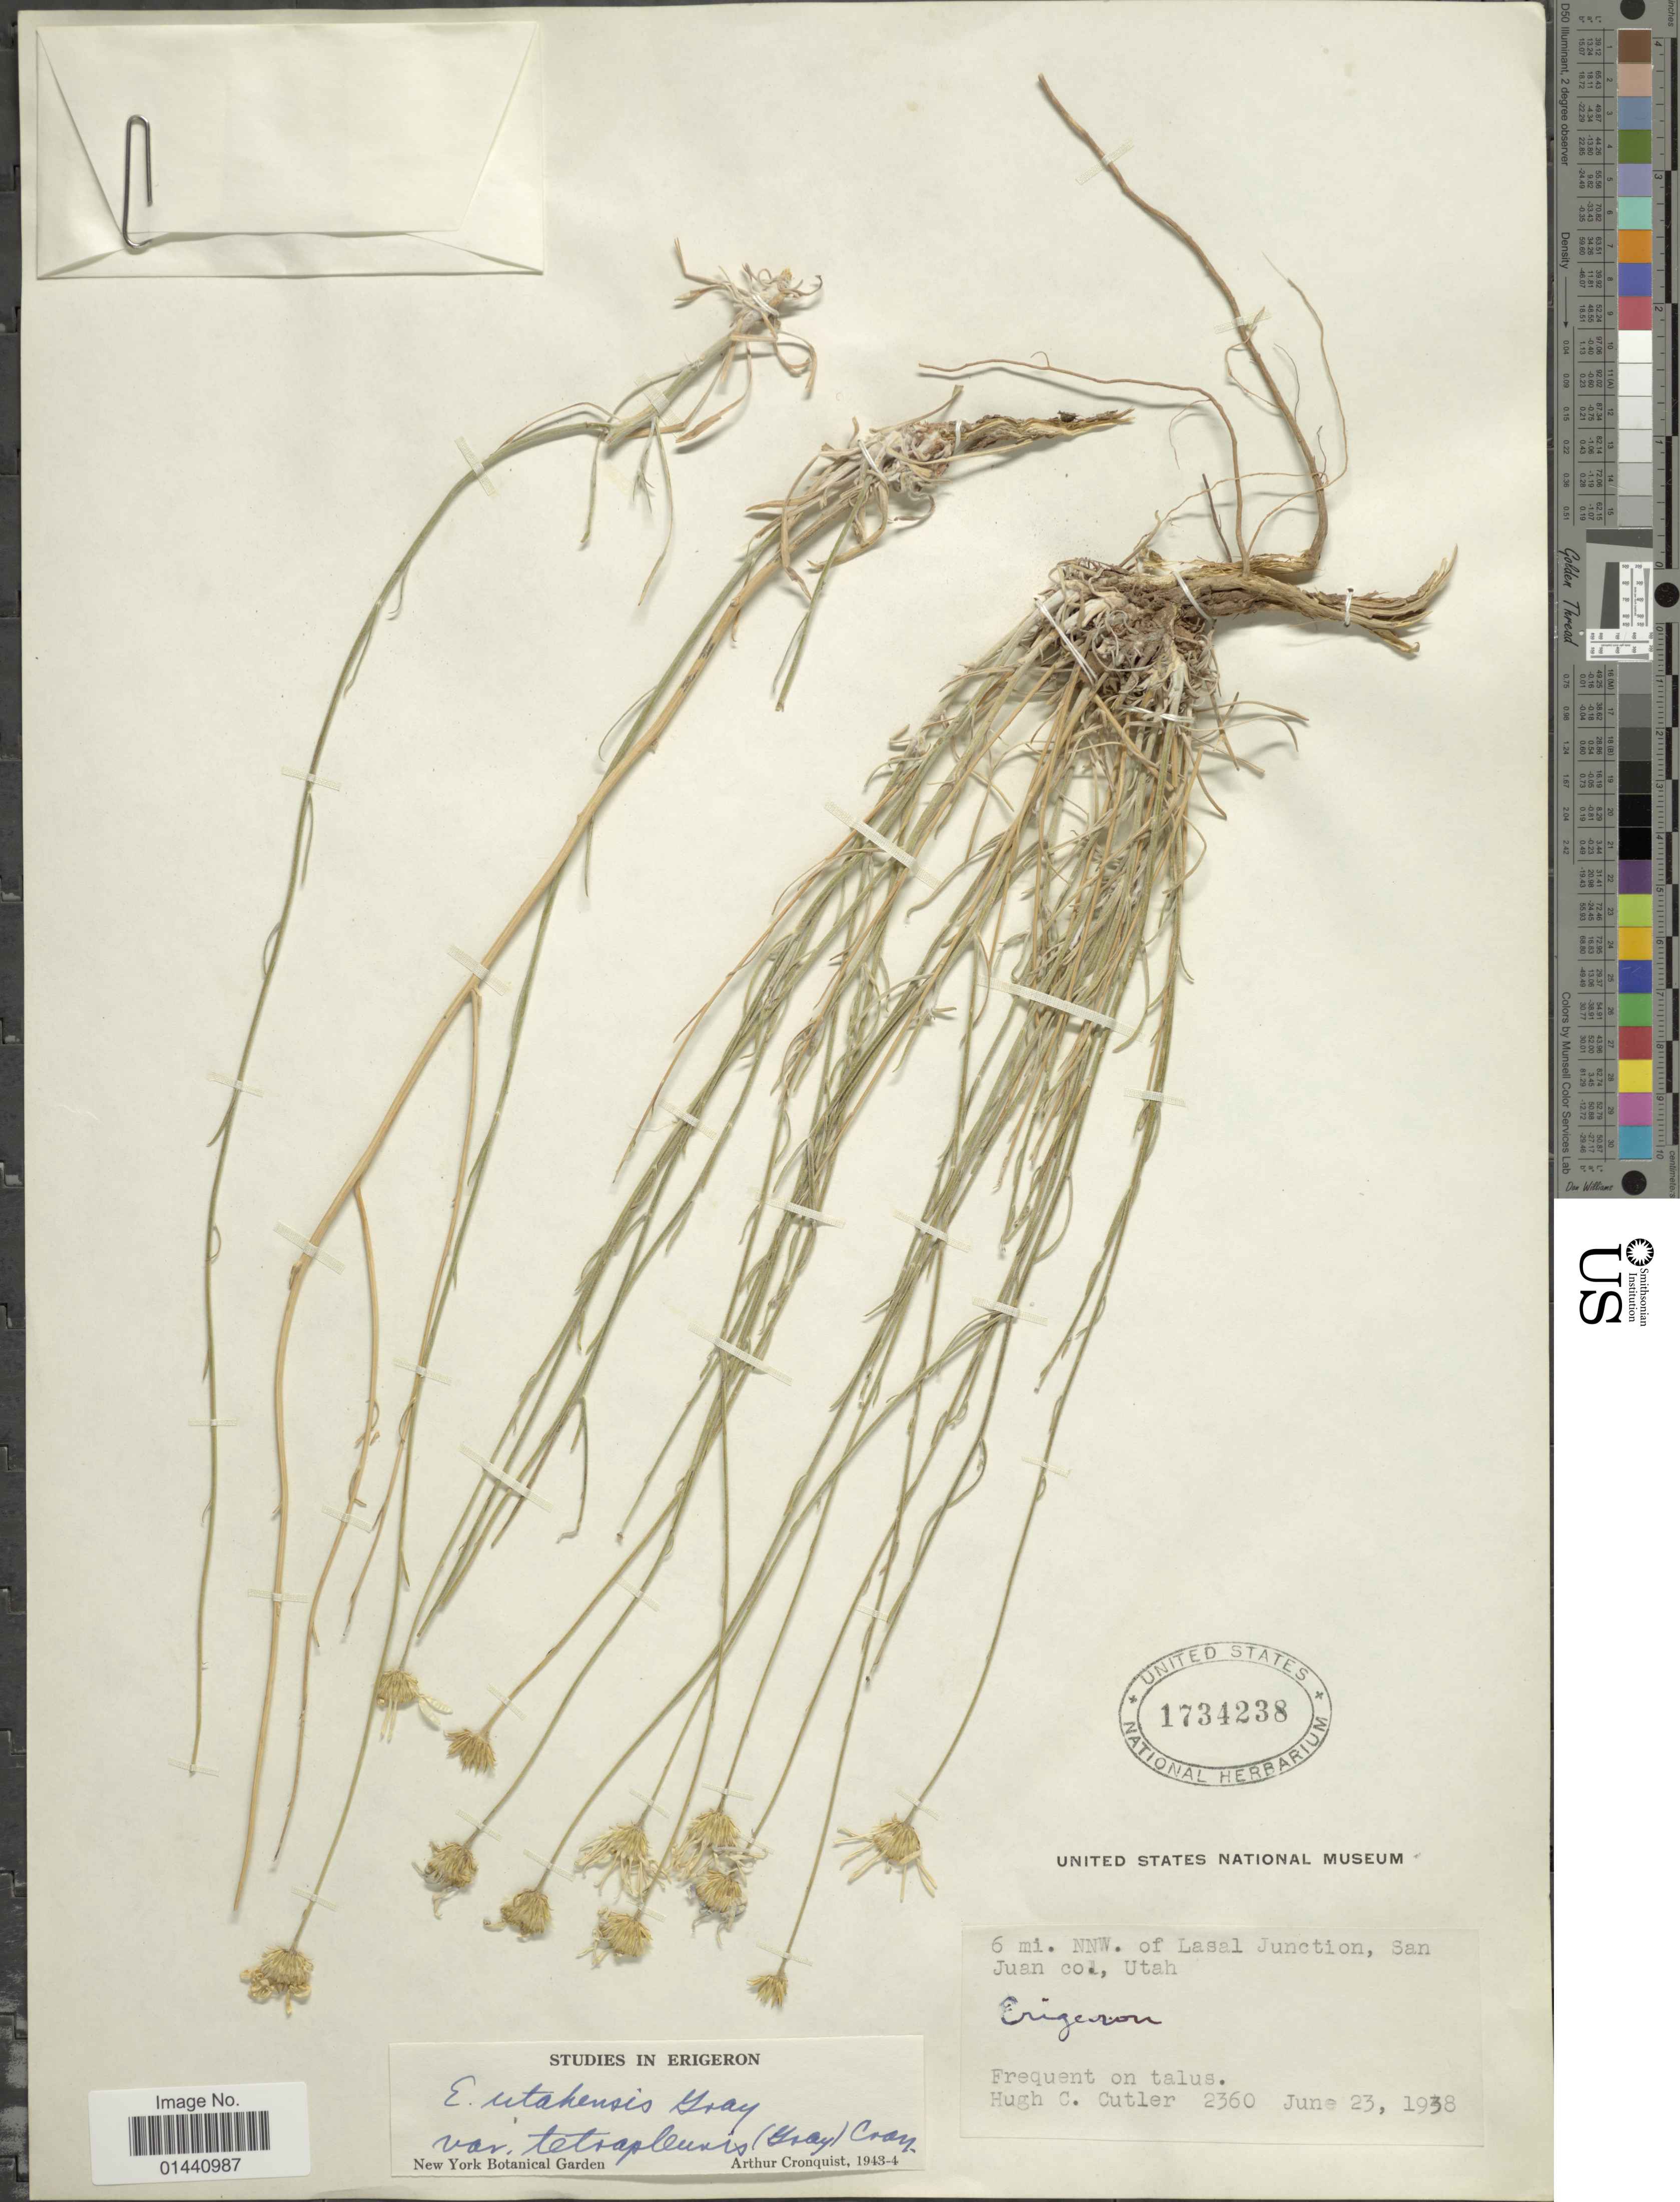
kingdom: Plantae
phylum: Tracheophyta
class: Magnoliopsida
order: Asterales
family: Asteraceae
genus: Erigeron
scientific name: Erigeron utahensis var. tetrapleuris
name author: (A. Gray) Cronq.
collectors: H. C. Cutler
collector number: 2360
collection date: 1938-06-23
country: United States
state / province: Utah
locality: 6 mi. NNW. of Lasal Junction, San Juan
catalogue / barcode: US 1734238